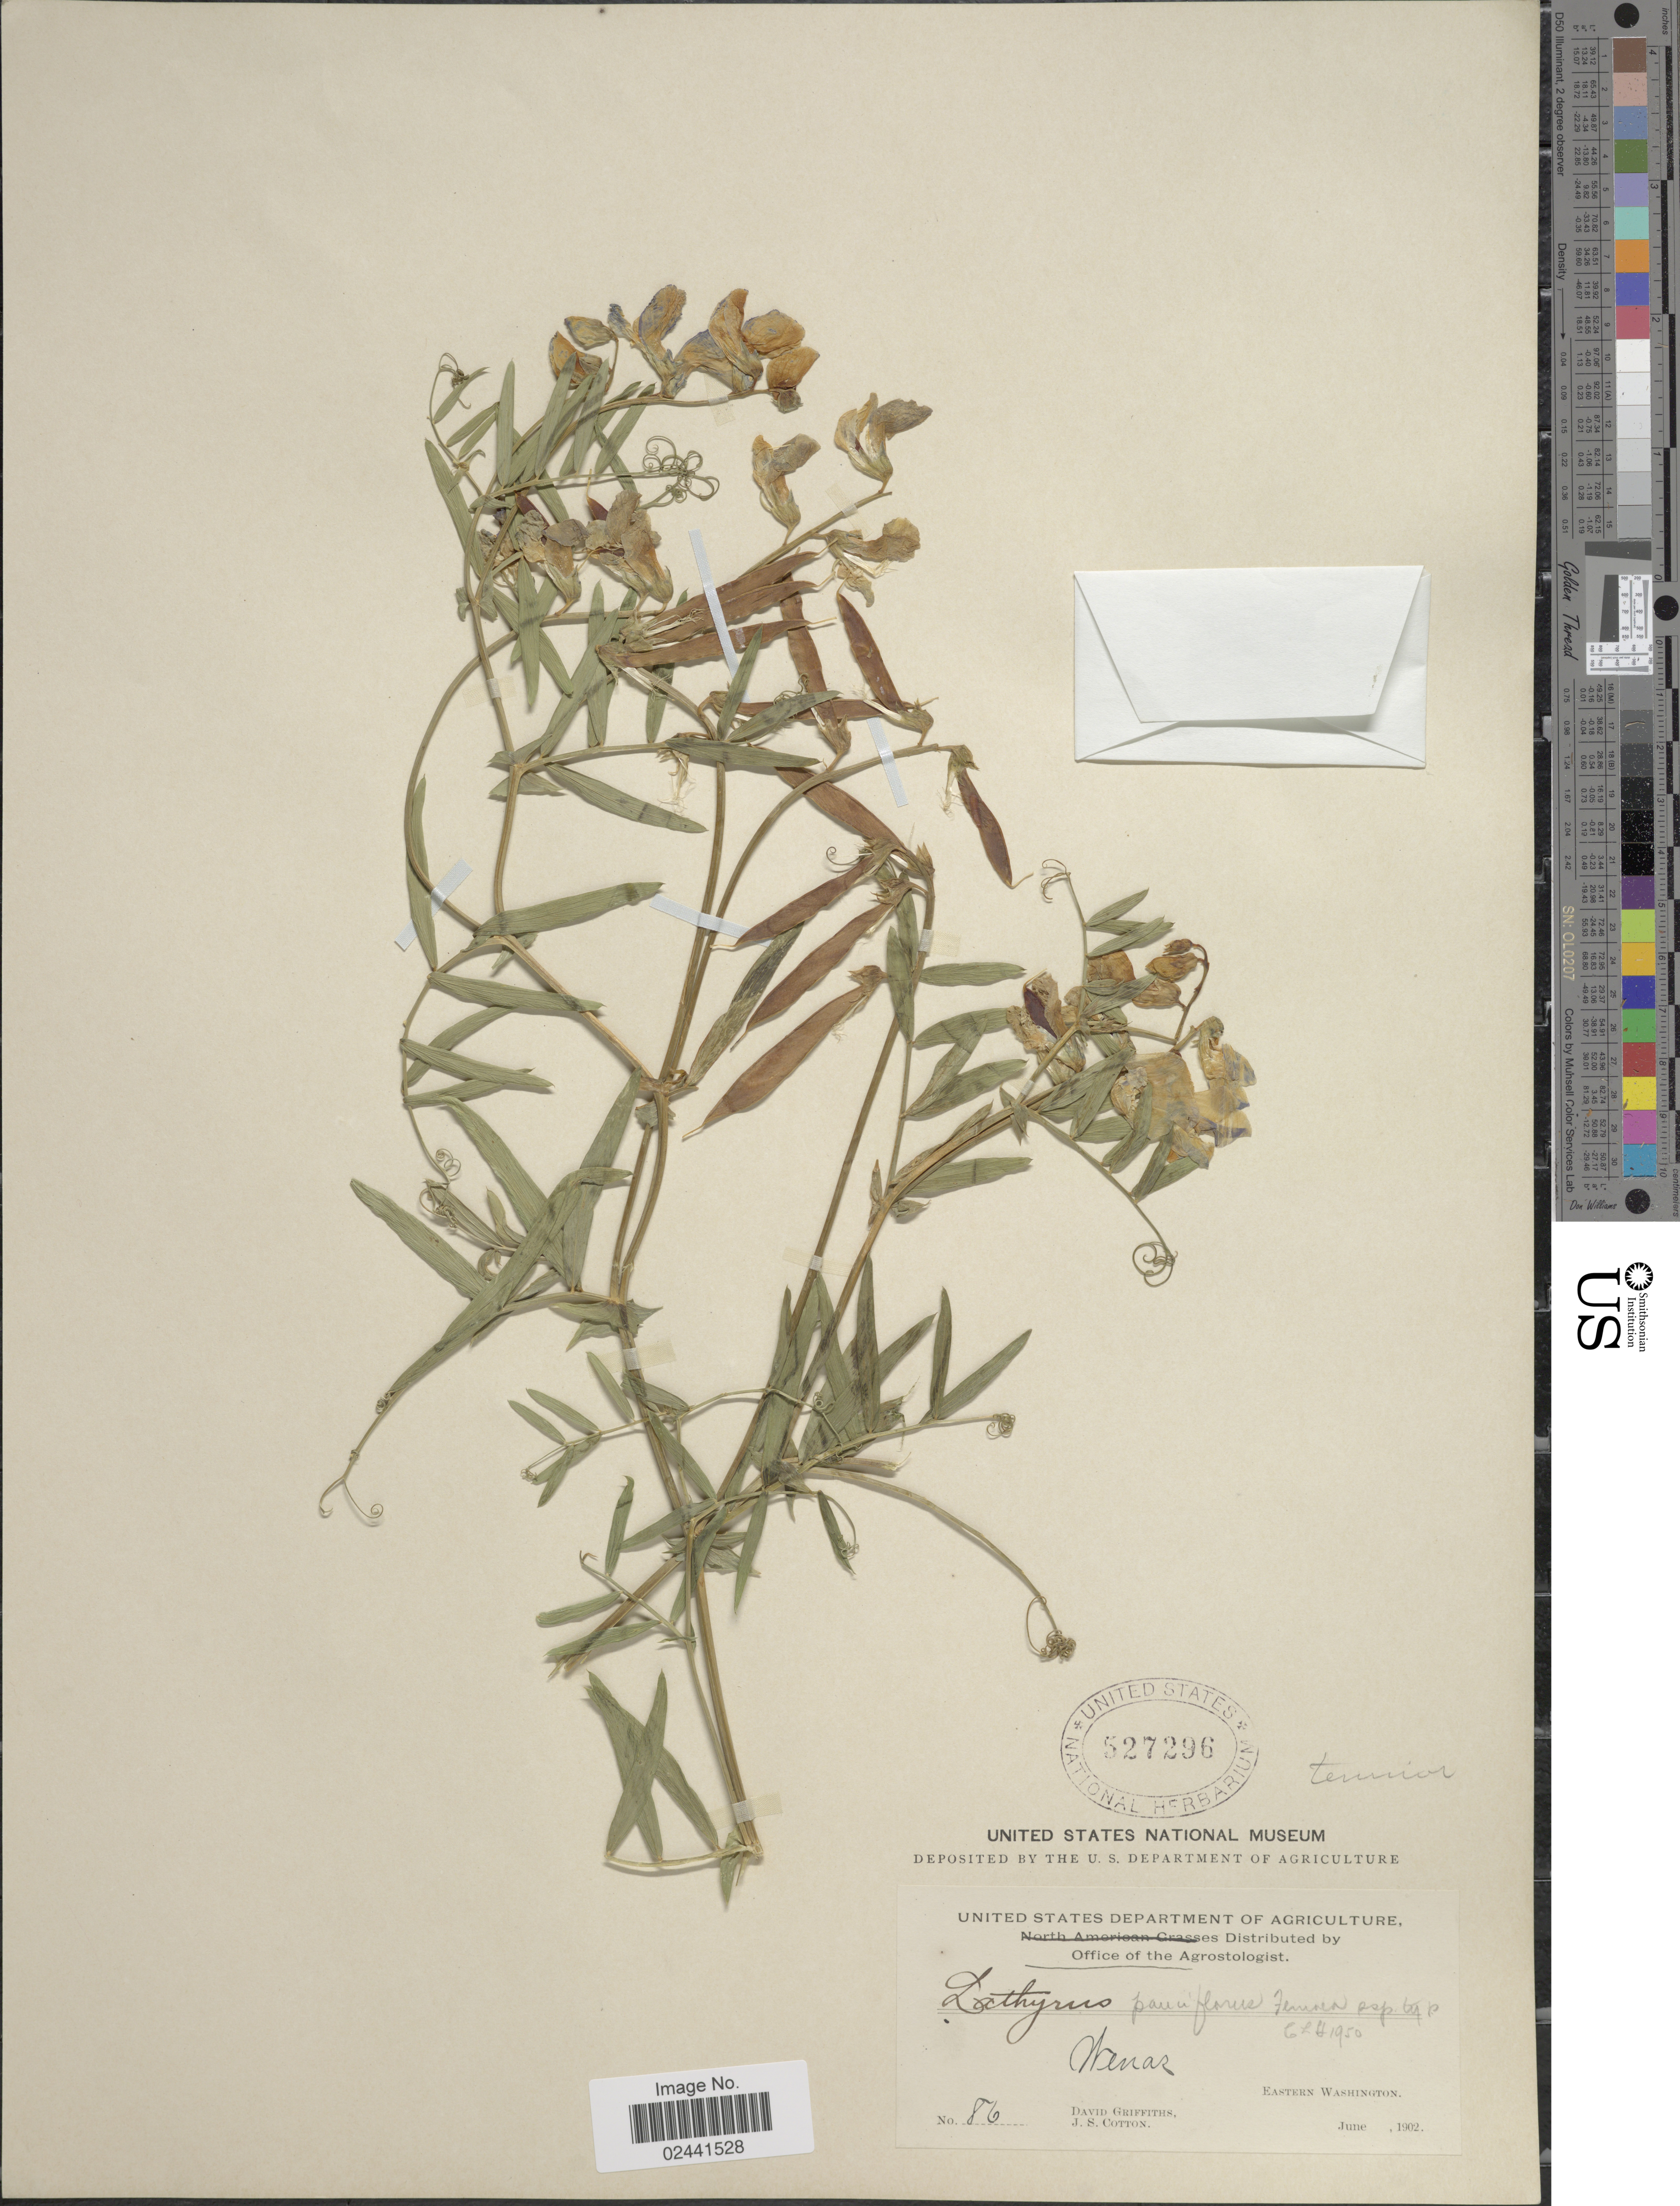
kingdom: Plantae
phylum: Tracheophyta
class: Magnoliopsida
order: Fabales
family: Fabaceae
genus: Lathyrus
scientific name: Lathyrus pauciflorus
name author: Fernald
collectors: D. Griffiths & J. S. Cotton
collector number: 86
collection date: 1902-06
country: United States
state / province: Washington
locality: Wenar, Eastern Washington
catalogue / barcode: US 527296